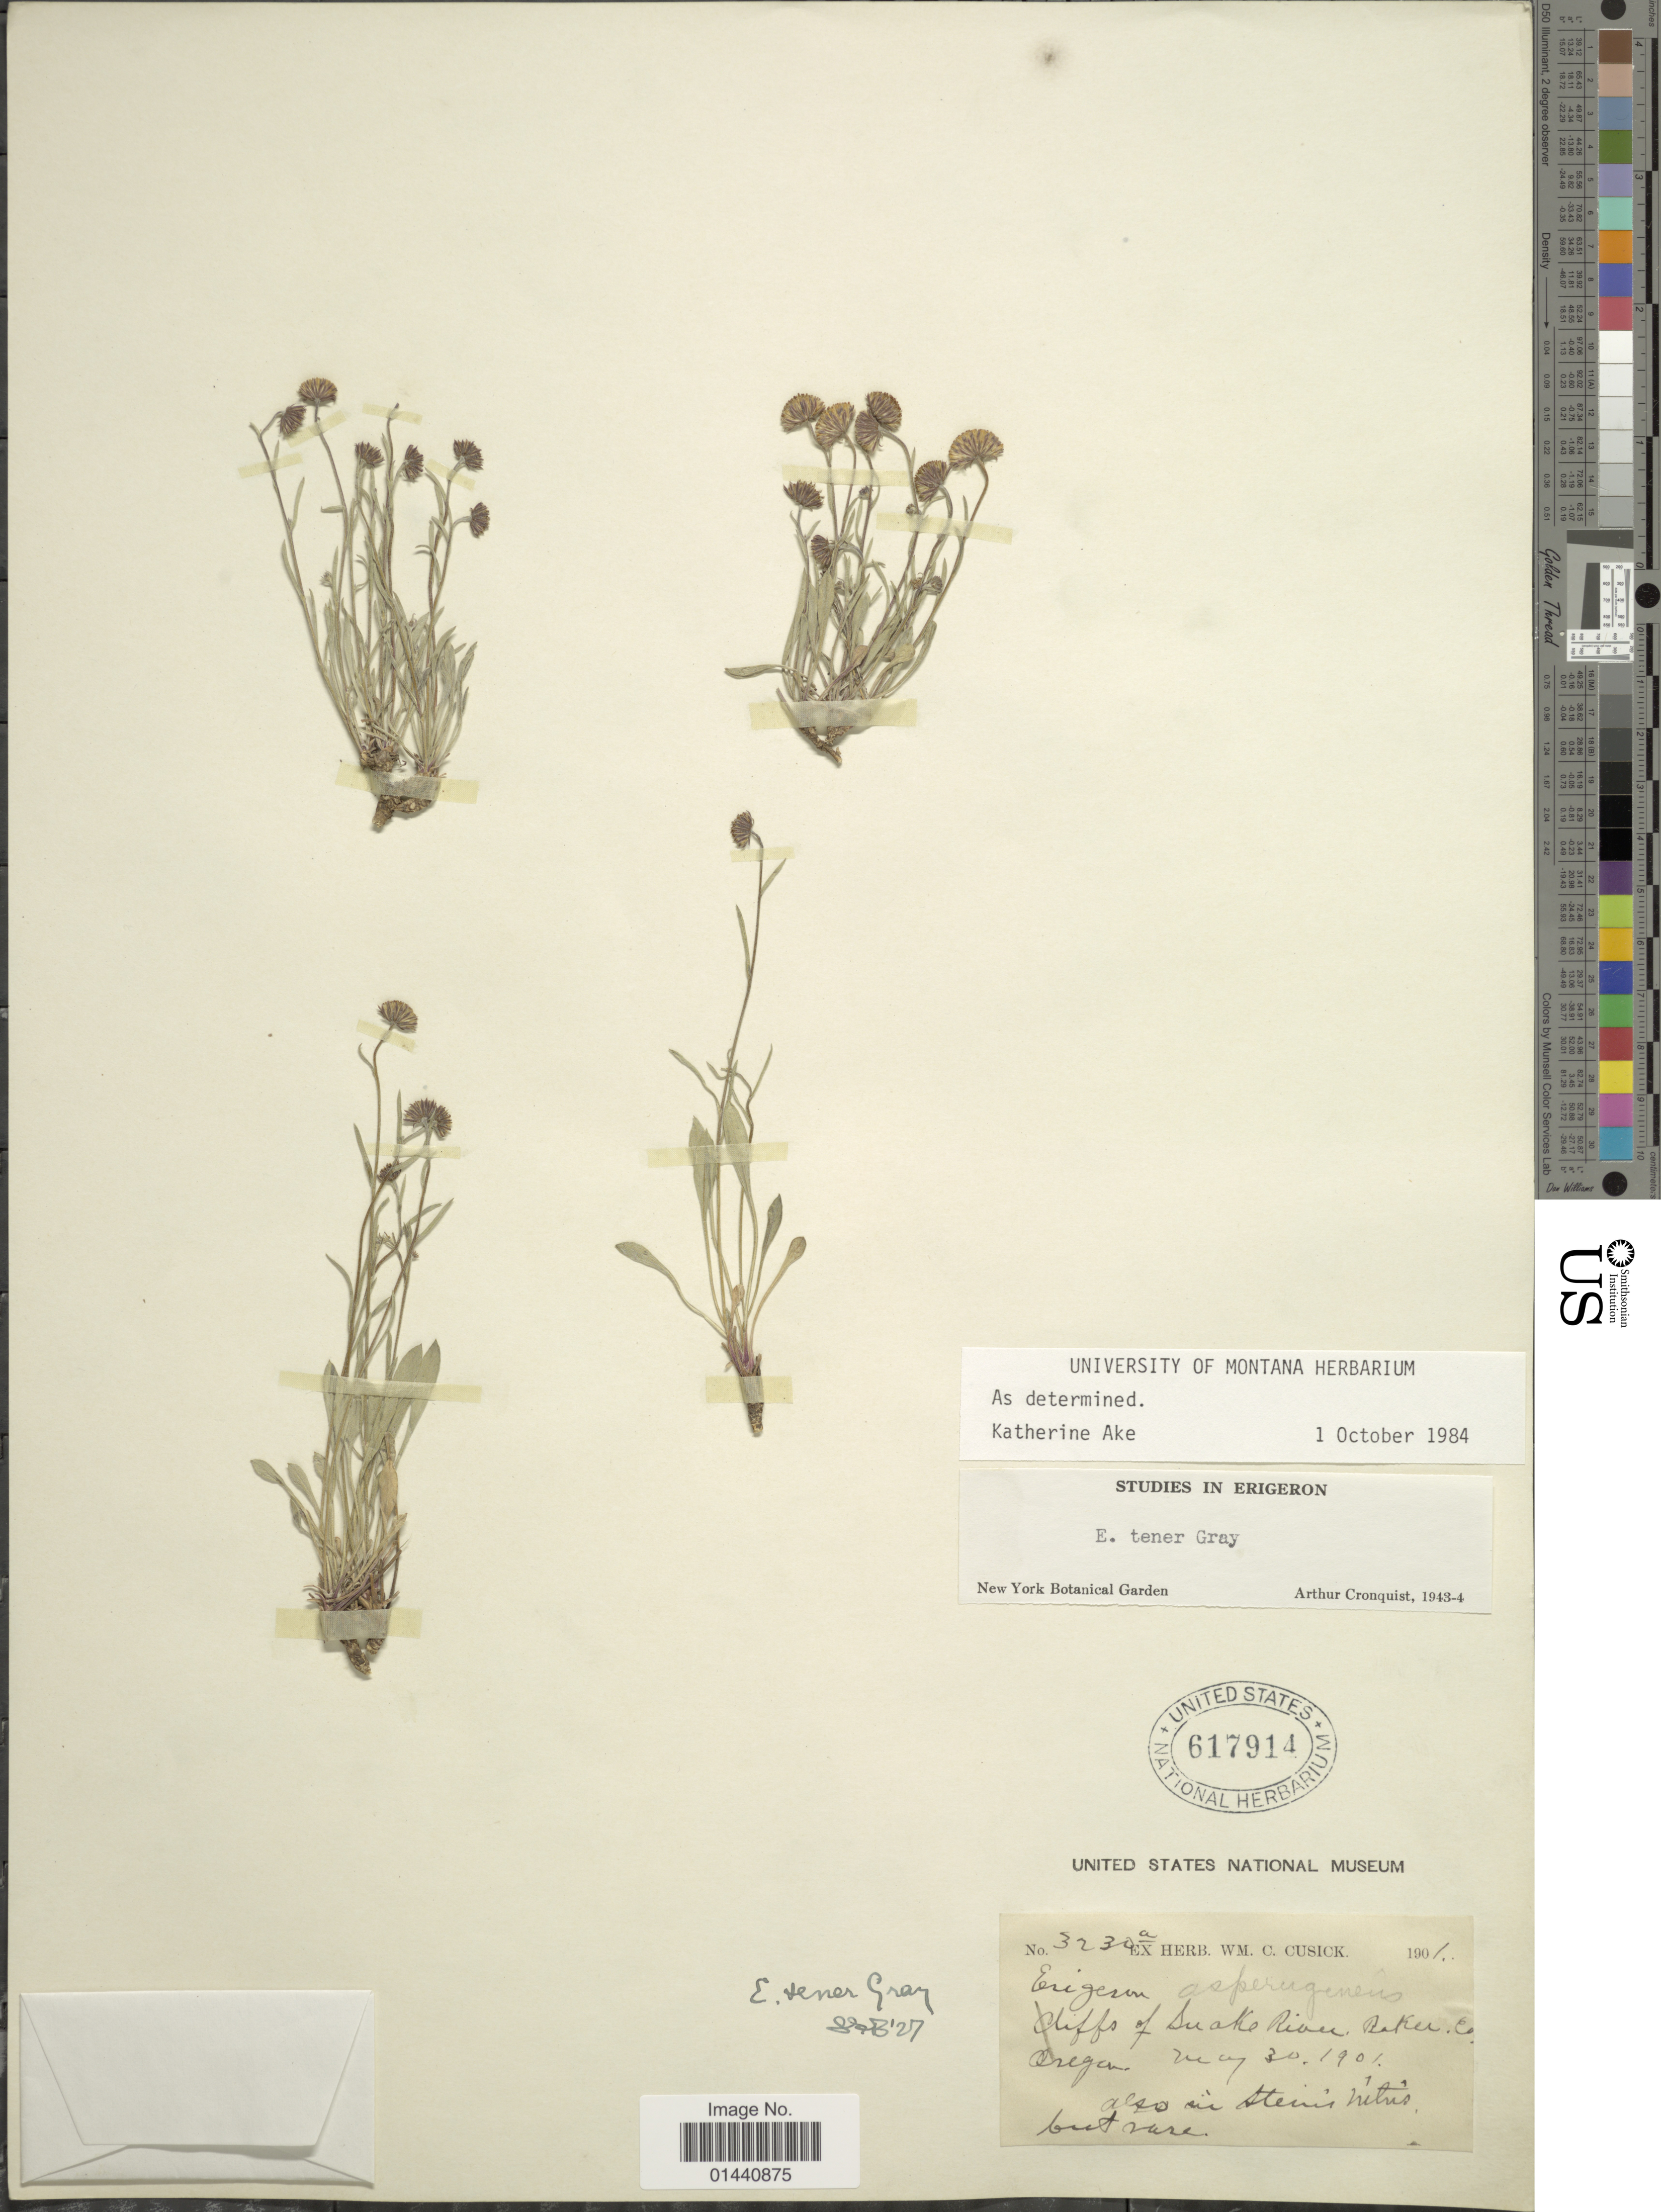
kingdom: Plantae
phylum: Tracheophyta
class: Magnoliopsida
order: Asterales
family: Asteraceae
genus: Erigeron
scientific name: Erigeron tener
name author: A. Gray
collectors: ex herb. Wm. C. Cusick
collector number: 3230a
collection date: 1901-05-30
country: United States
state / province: Oregon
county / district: Baker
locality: Cliffs of Snake River, Baker. Co. Oregon.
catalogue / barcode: US 617914